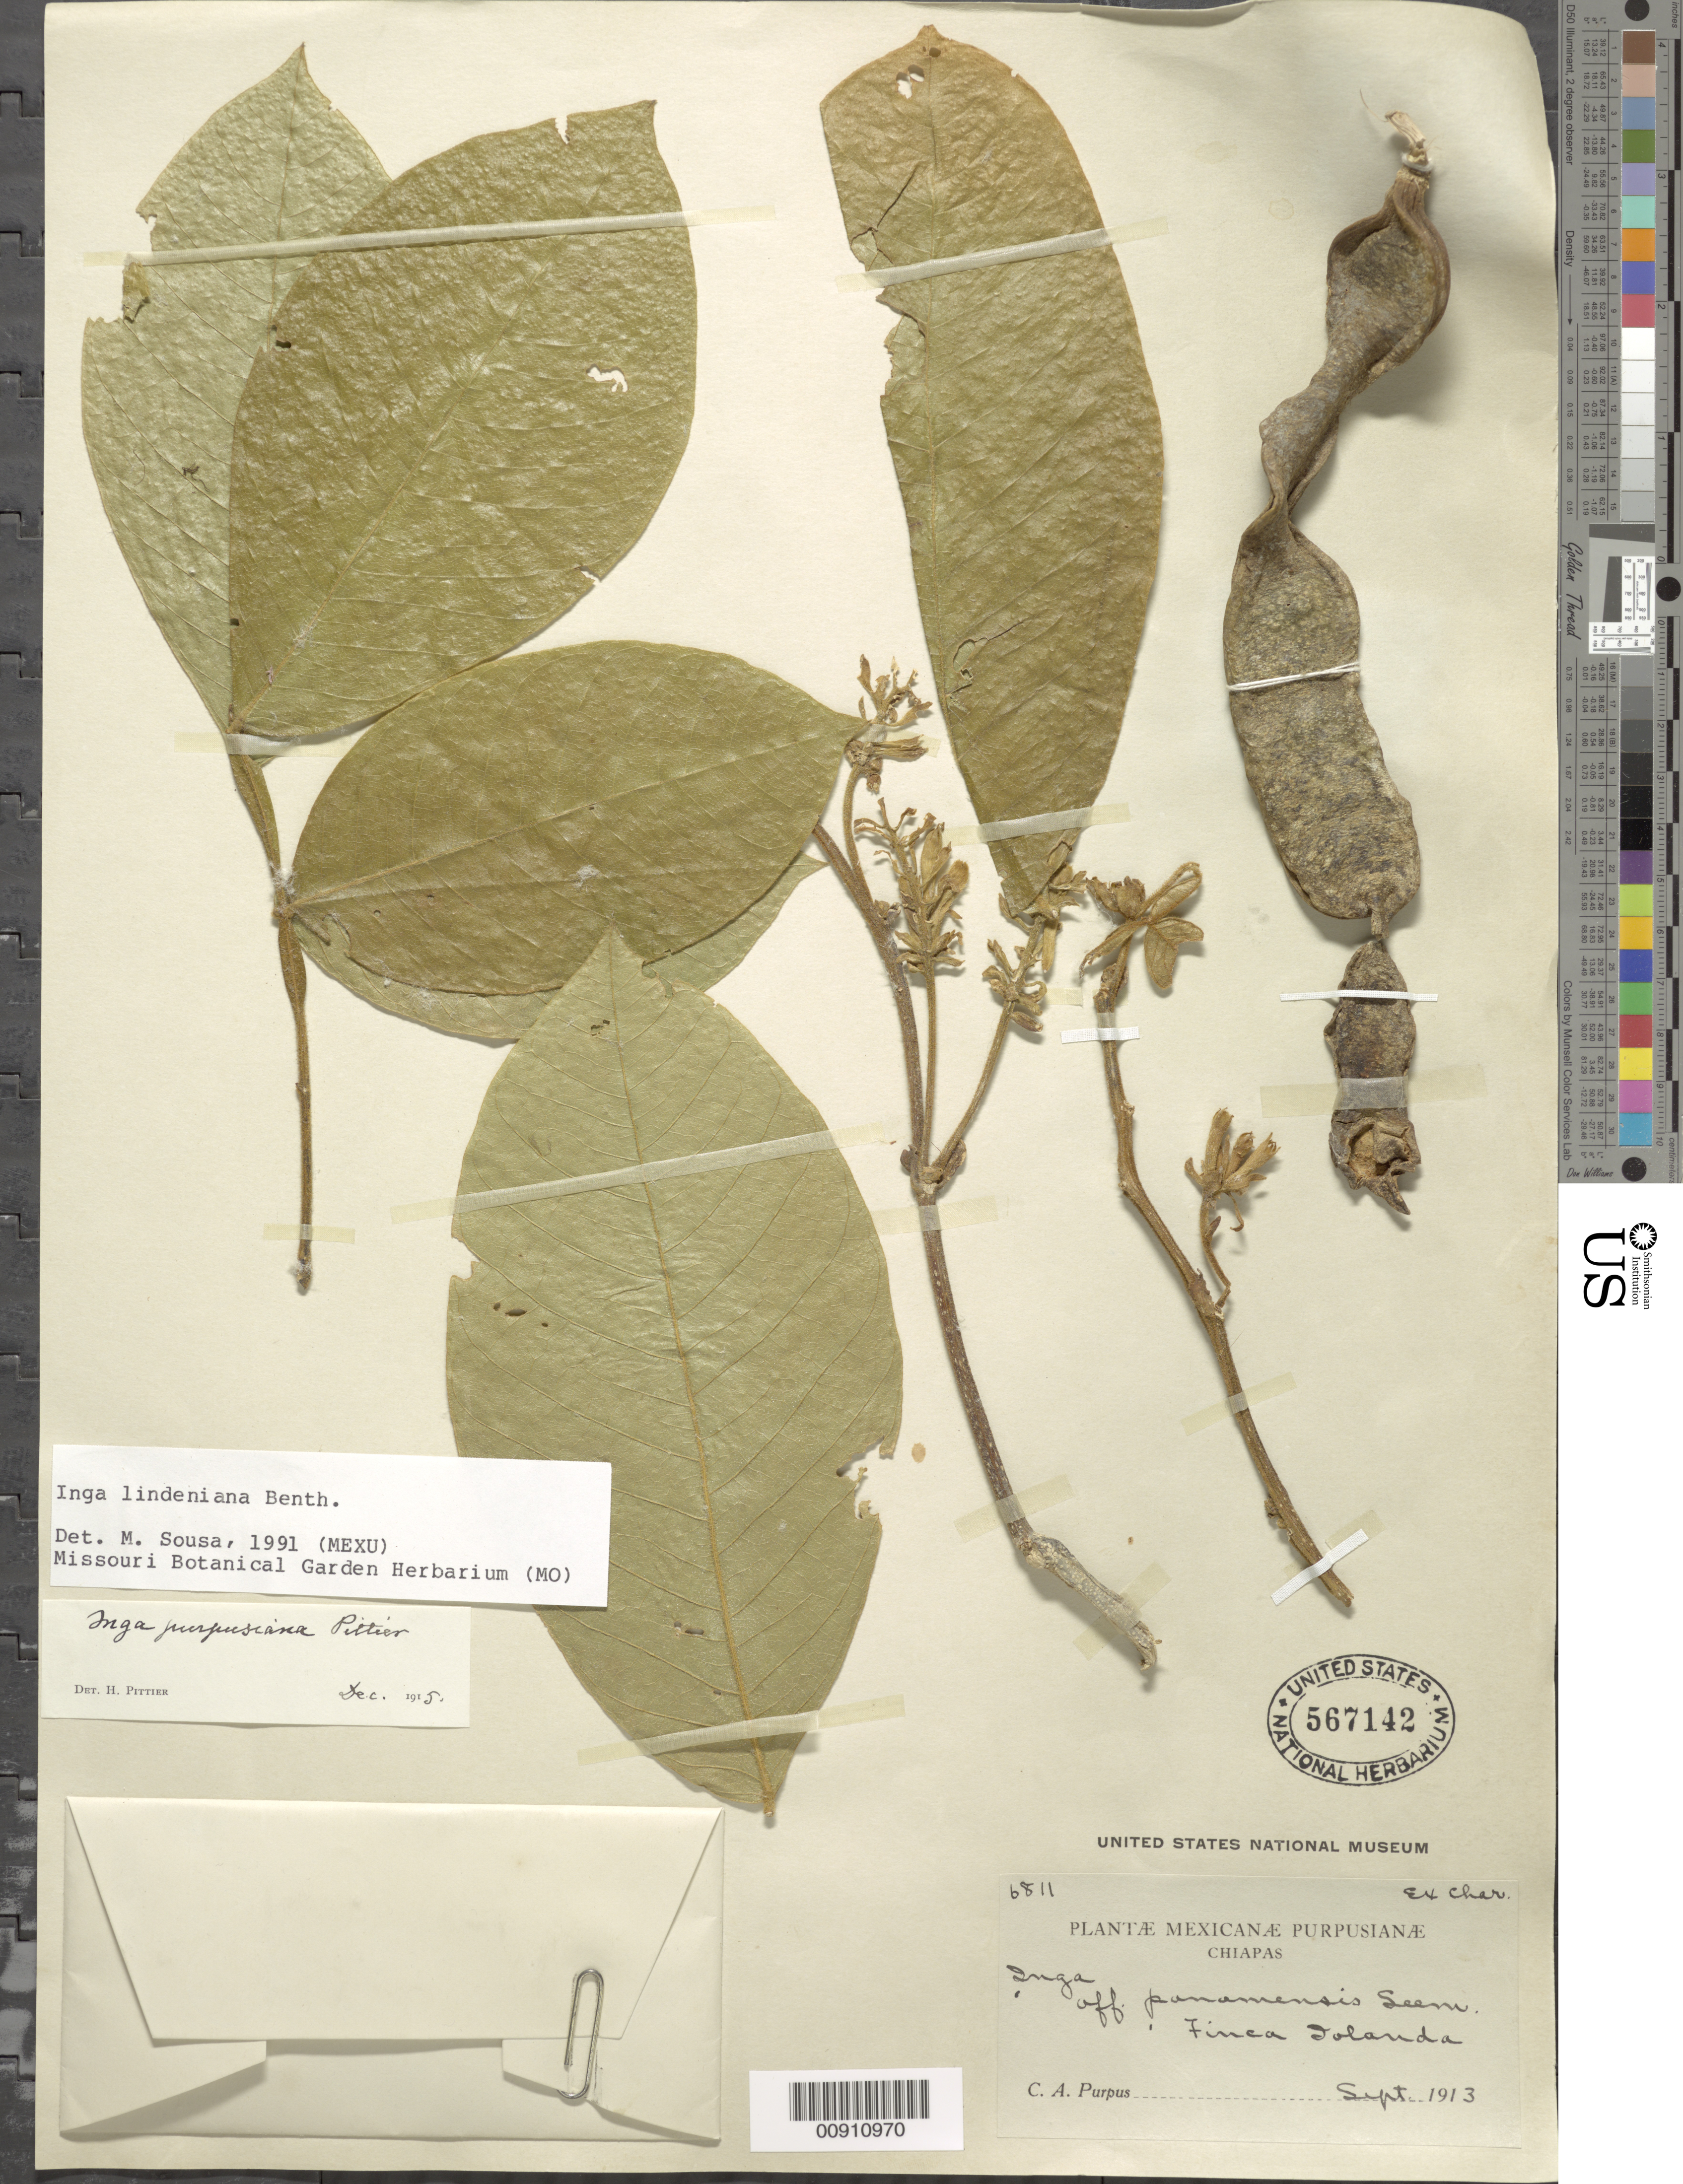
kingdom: Plantae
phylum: Tracheophyta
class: Magnoliopsida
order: Fabales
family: Fabaceae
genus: Inga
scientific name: Inga lindeniana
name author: Benth.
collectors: C. A. Purpus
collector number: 6811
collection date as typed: Sep 1913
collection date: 1913-09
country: Mexico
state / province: Chiapas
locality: Chiapas: Finca Yolanda.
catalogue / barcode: US 567142